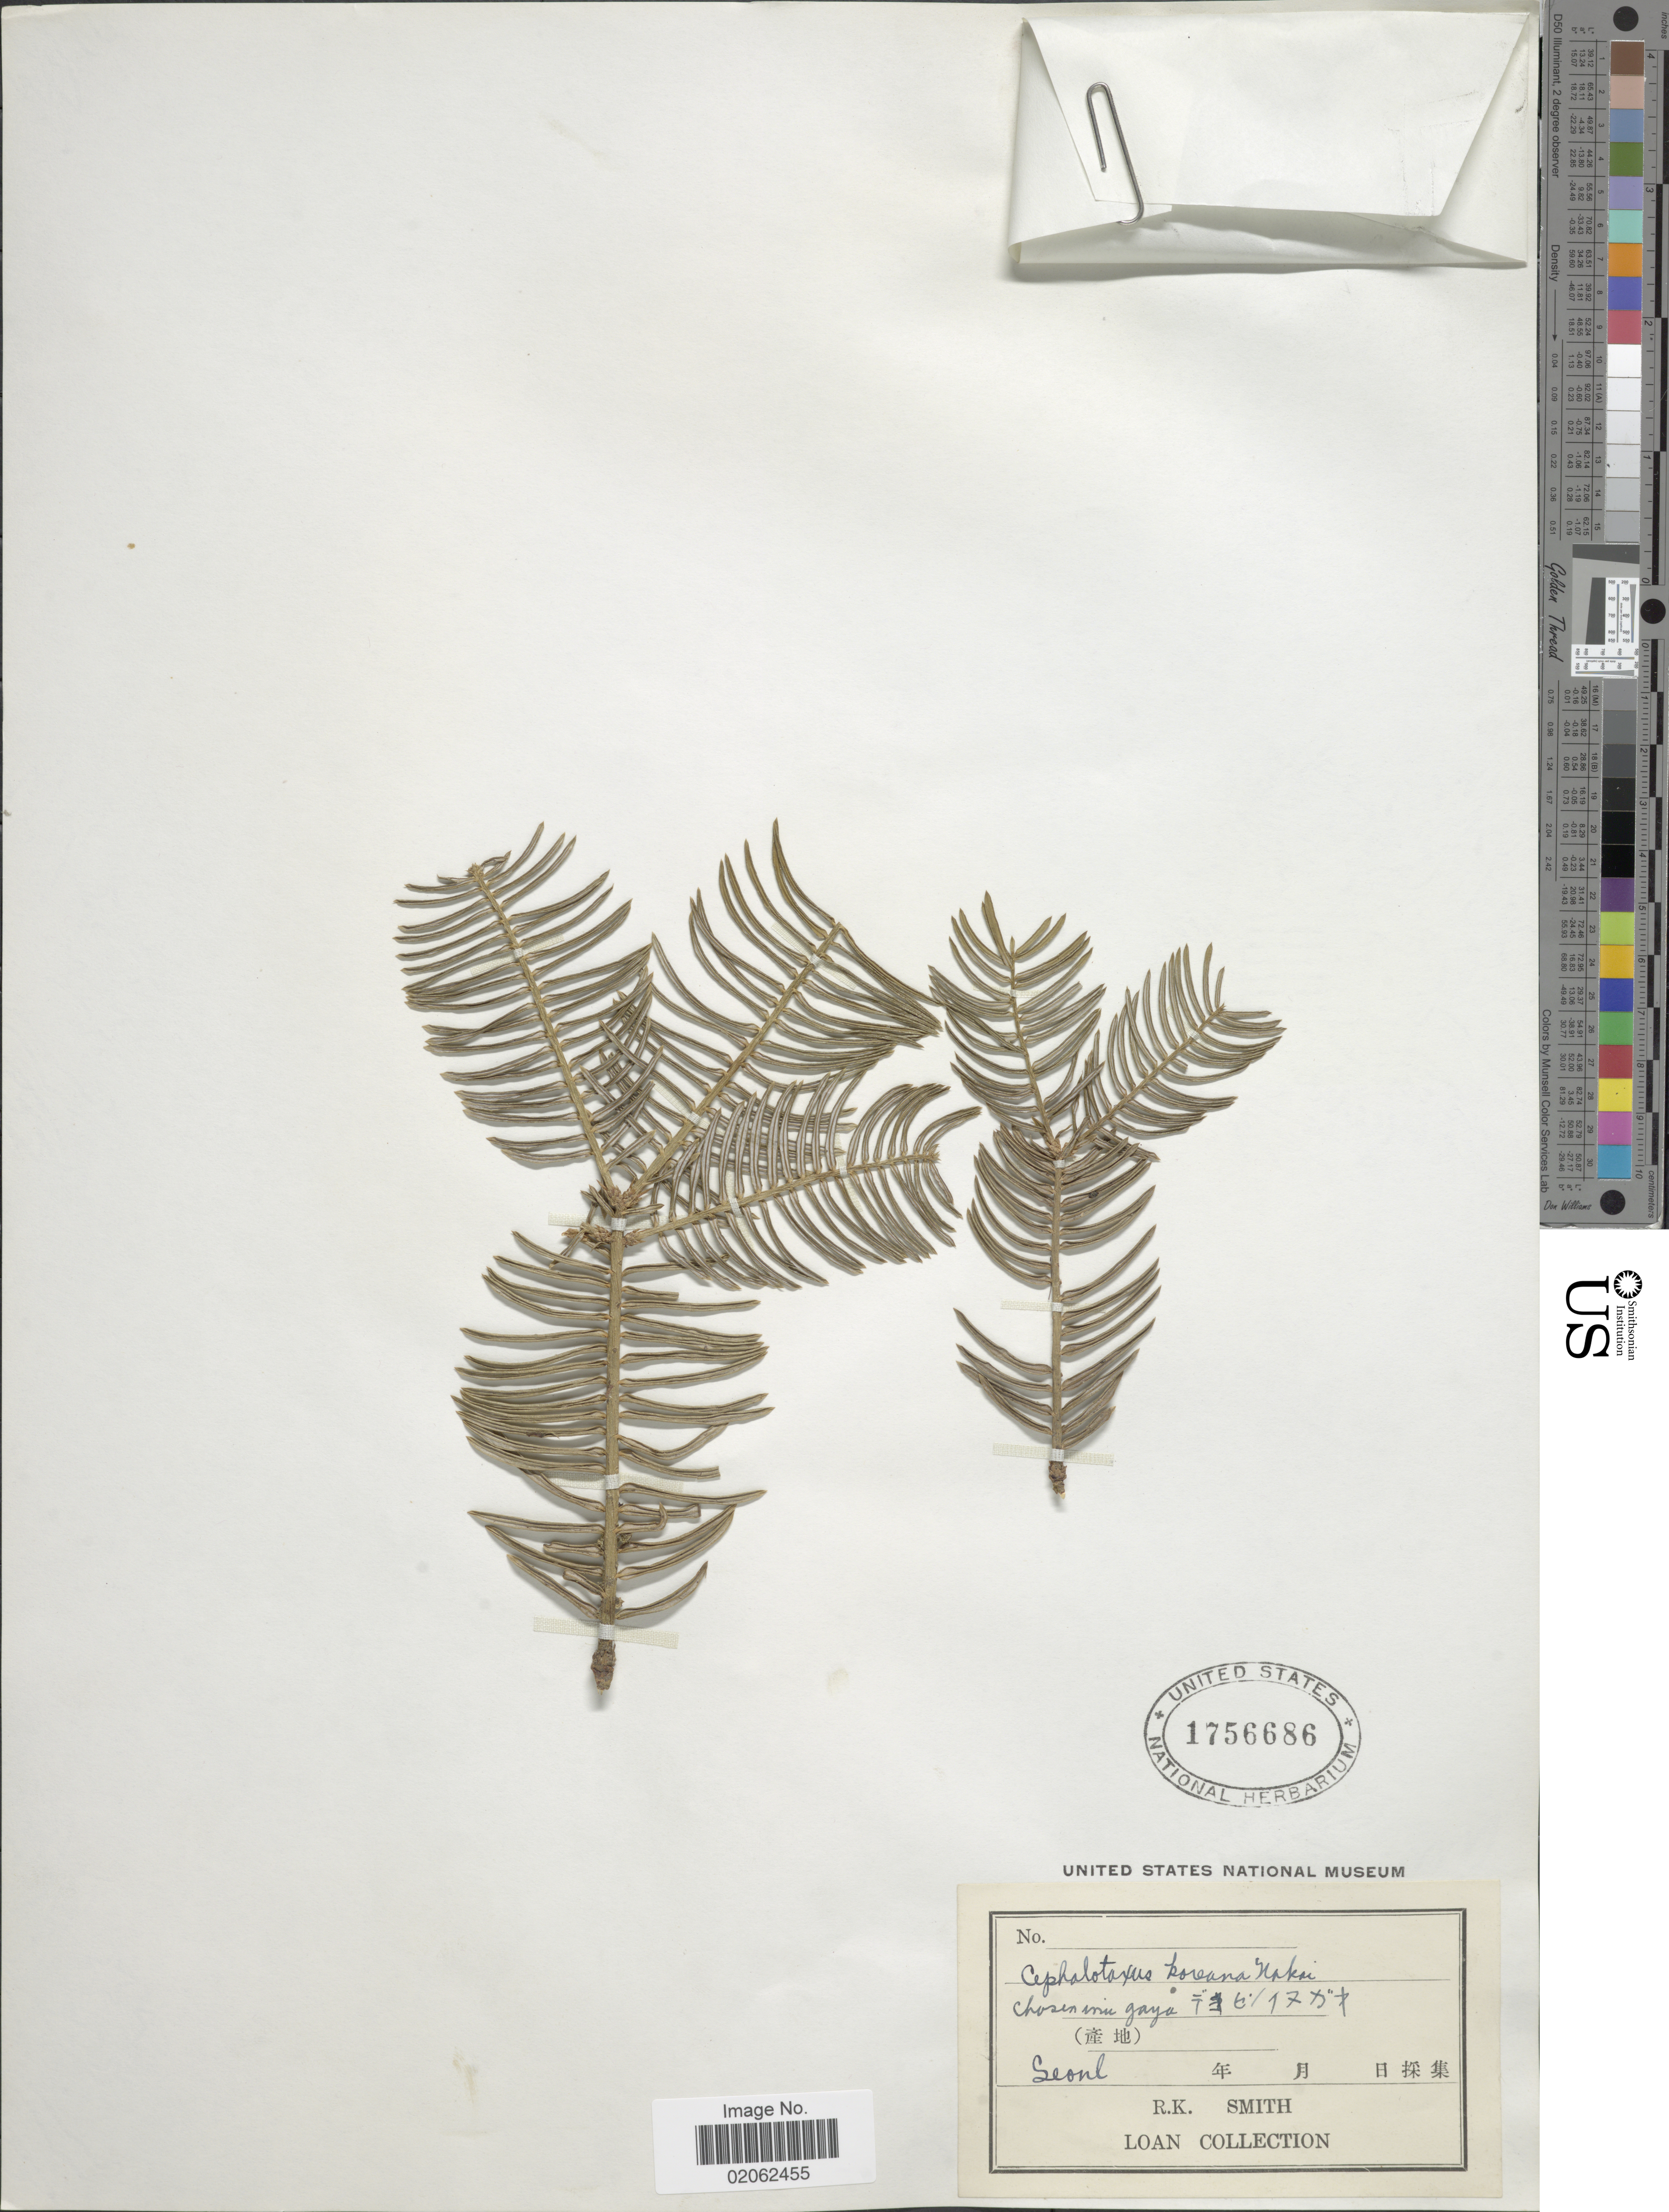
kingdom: Plantae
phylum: Tracheophyta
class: Pinopsida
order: Pinales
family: Cephalotaxaceae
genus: Cephalotaxus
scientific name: Cephalotaxus koreana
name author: Nak.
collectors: R. Smith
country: South Korea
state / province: Seoul Special City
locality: Seoul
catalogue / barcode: US 1756686